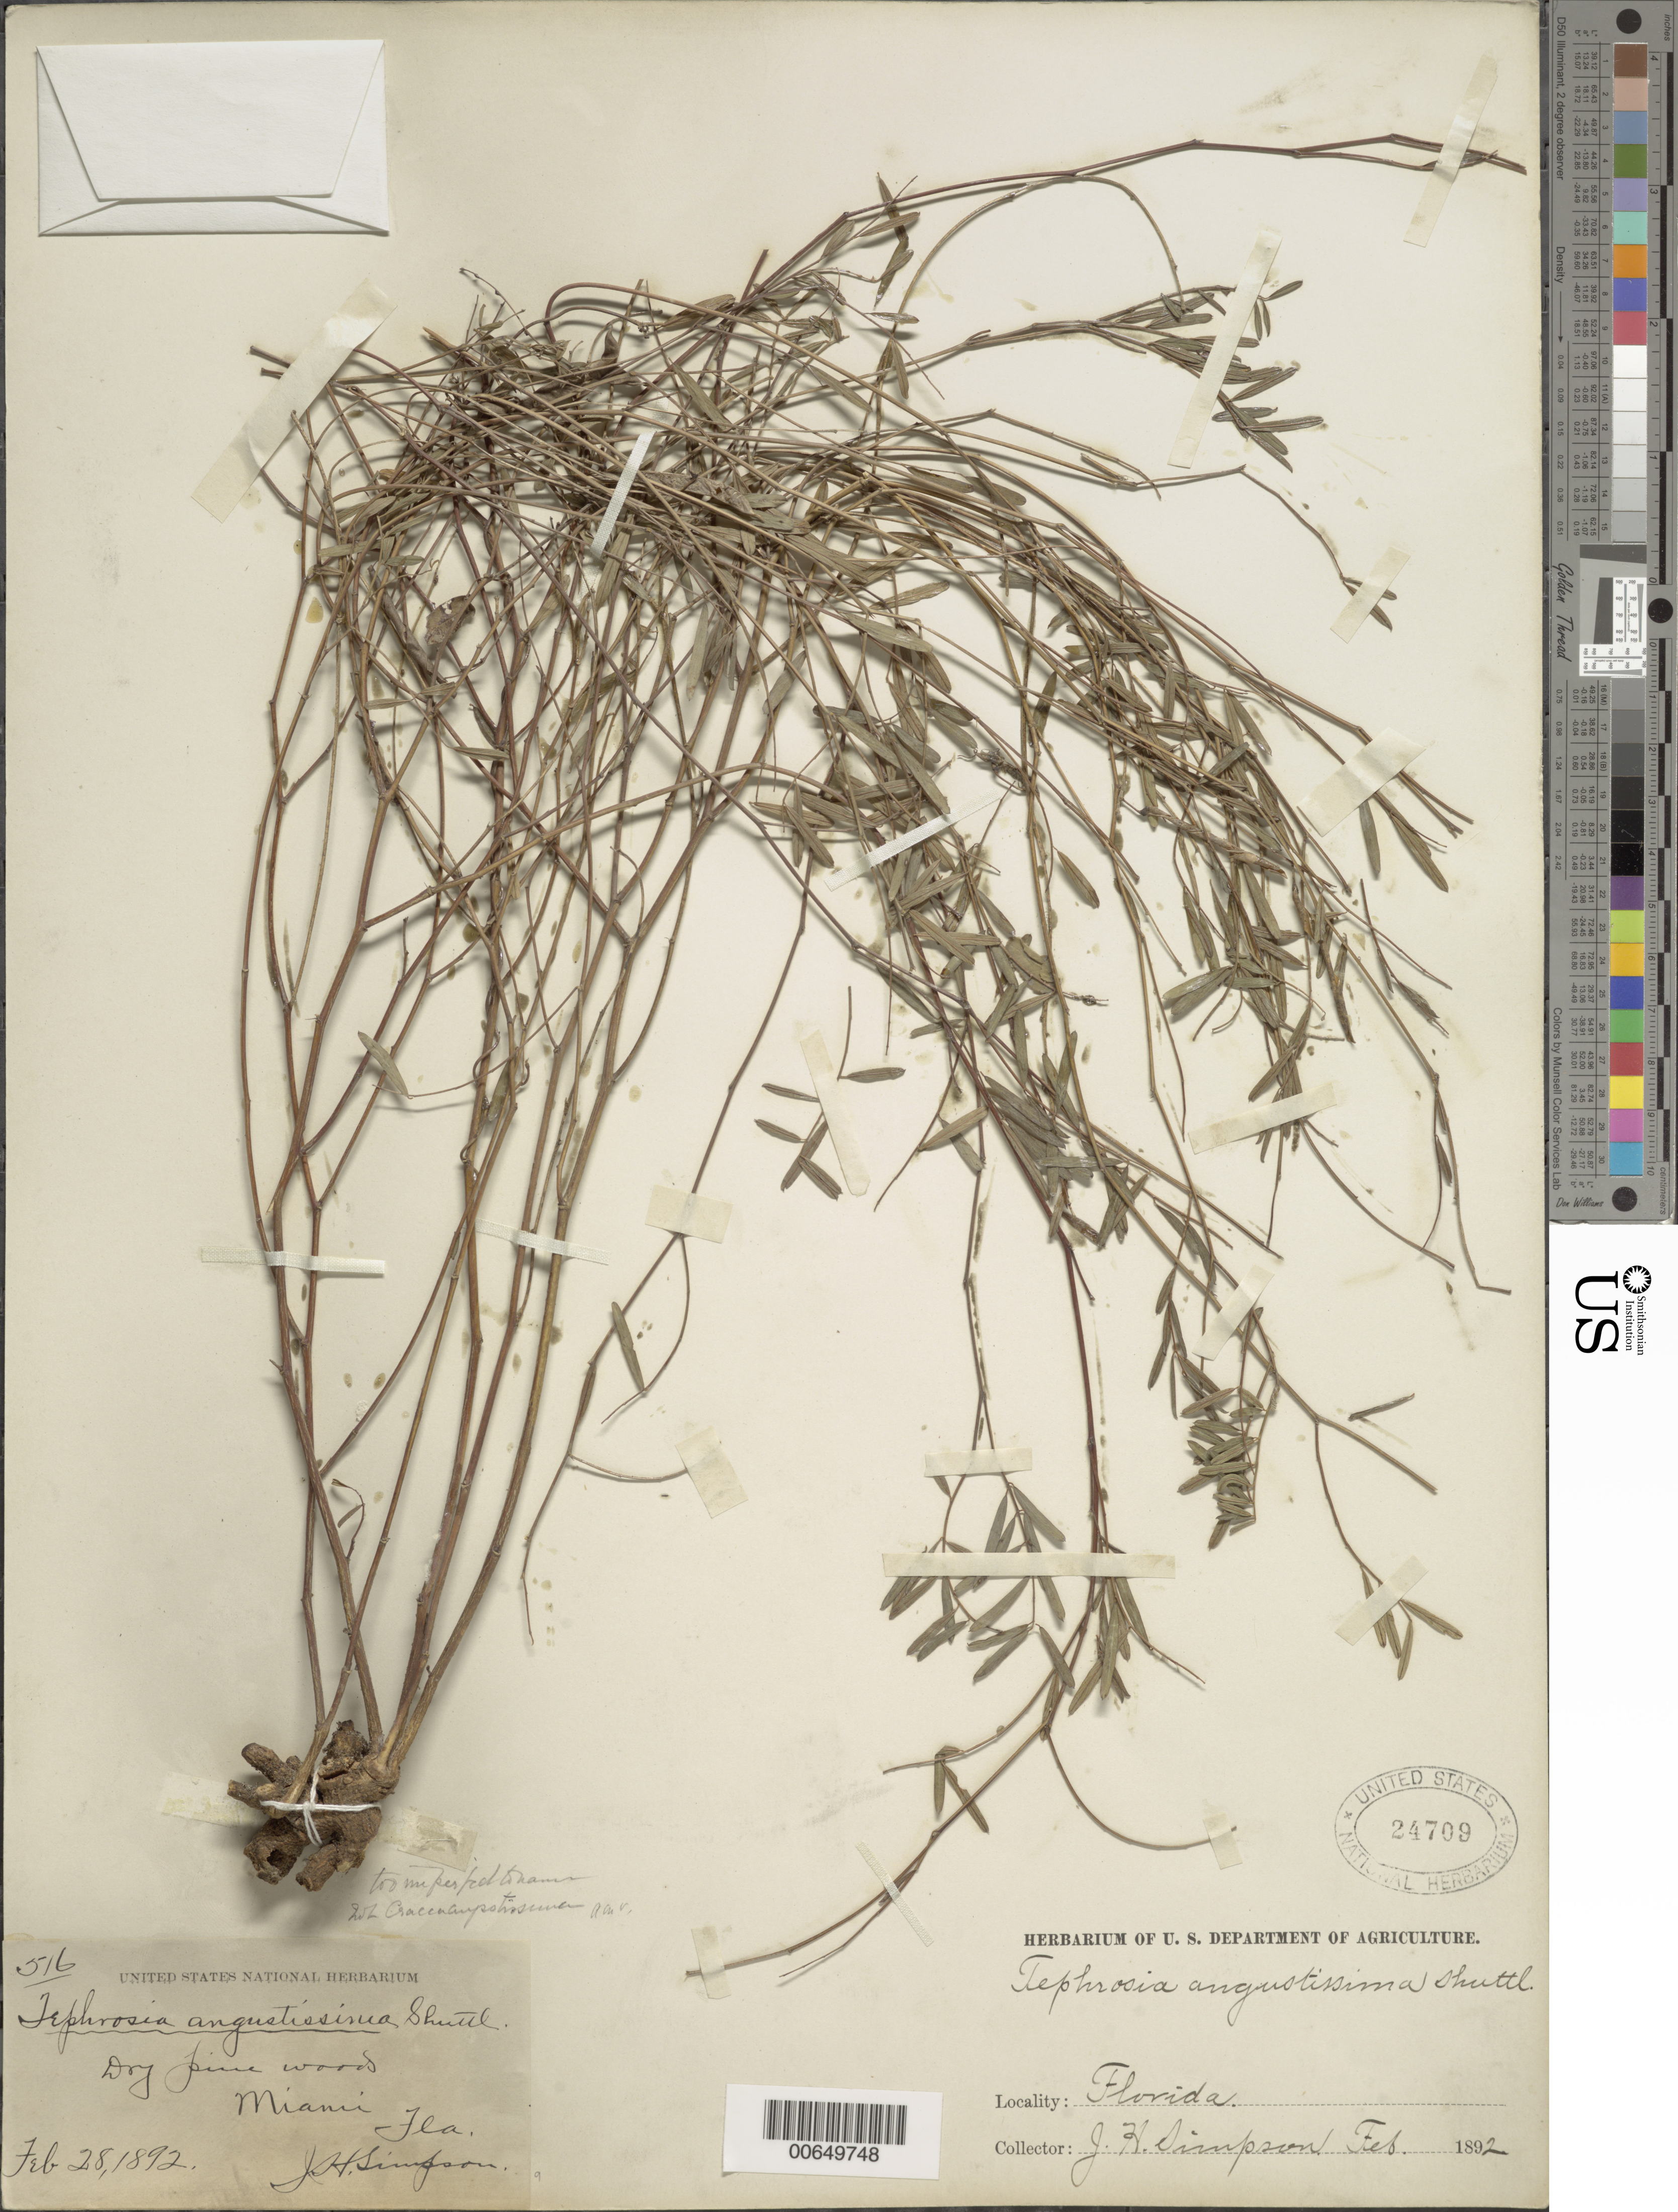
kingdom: Plantae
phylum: Tracheophyta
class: Magnoliopsida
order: Fabales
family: Fabaceae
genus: Tephrosia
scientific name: Tephrosia angustissima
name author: Shuttlew. ex Chapm.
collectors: J. H. Simpson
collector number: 516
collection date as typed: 28 Feb 1892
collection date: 1892-02-28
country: United States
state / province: Florida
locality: Miami.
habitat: Dry pine woods.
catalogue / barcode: US 24709